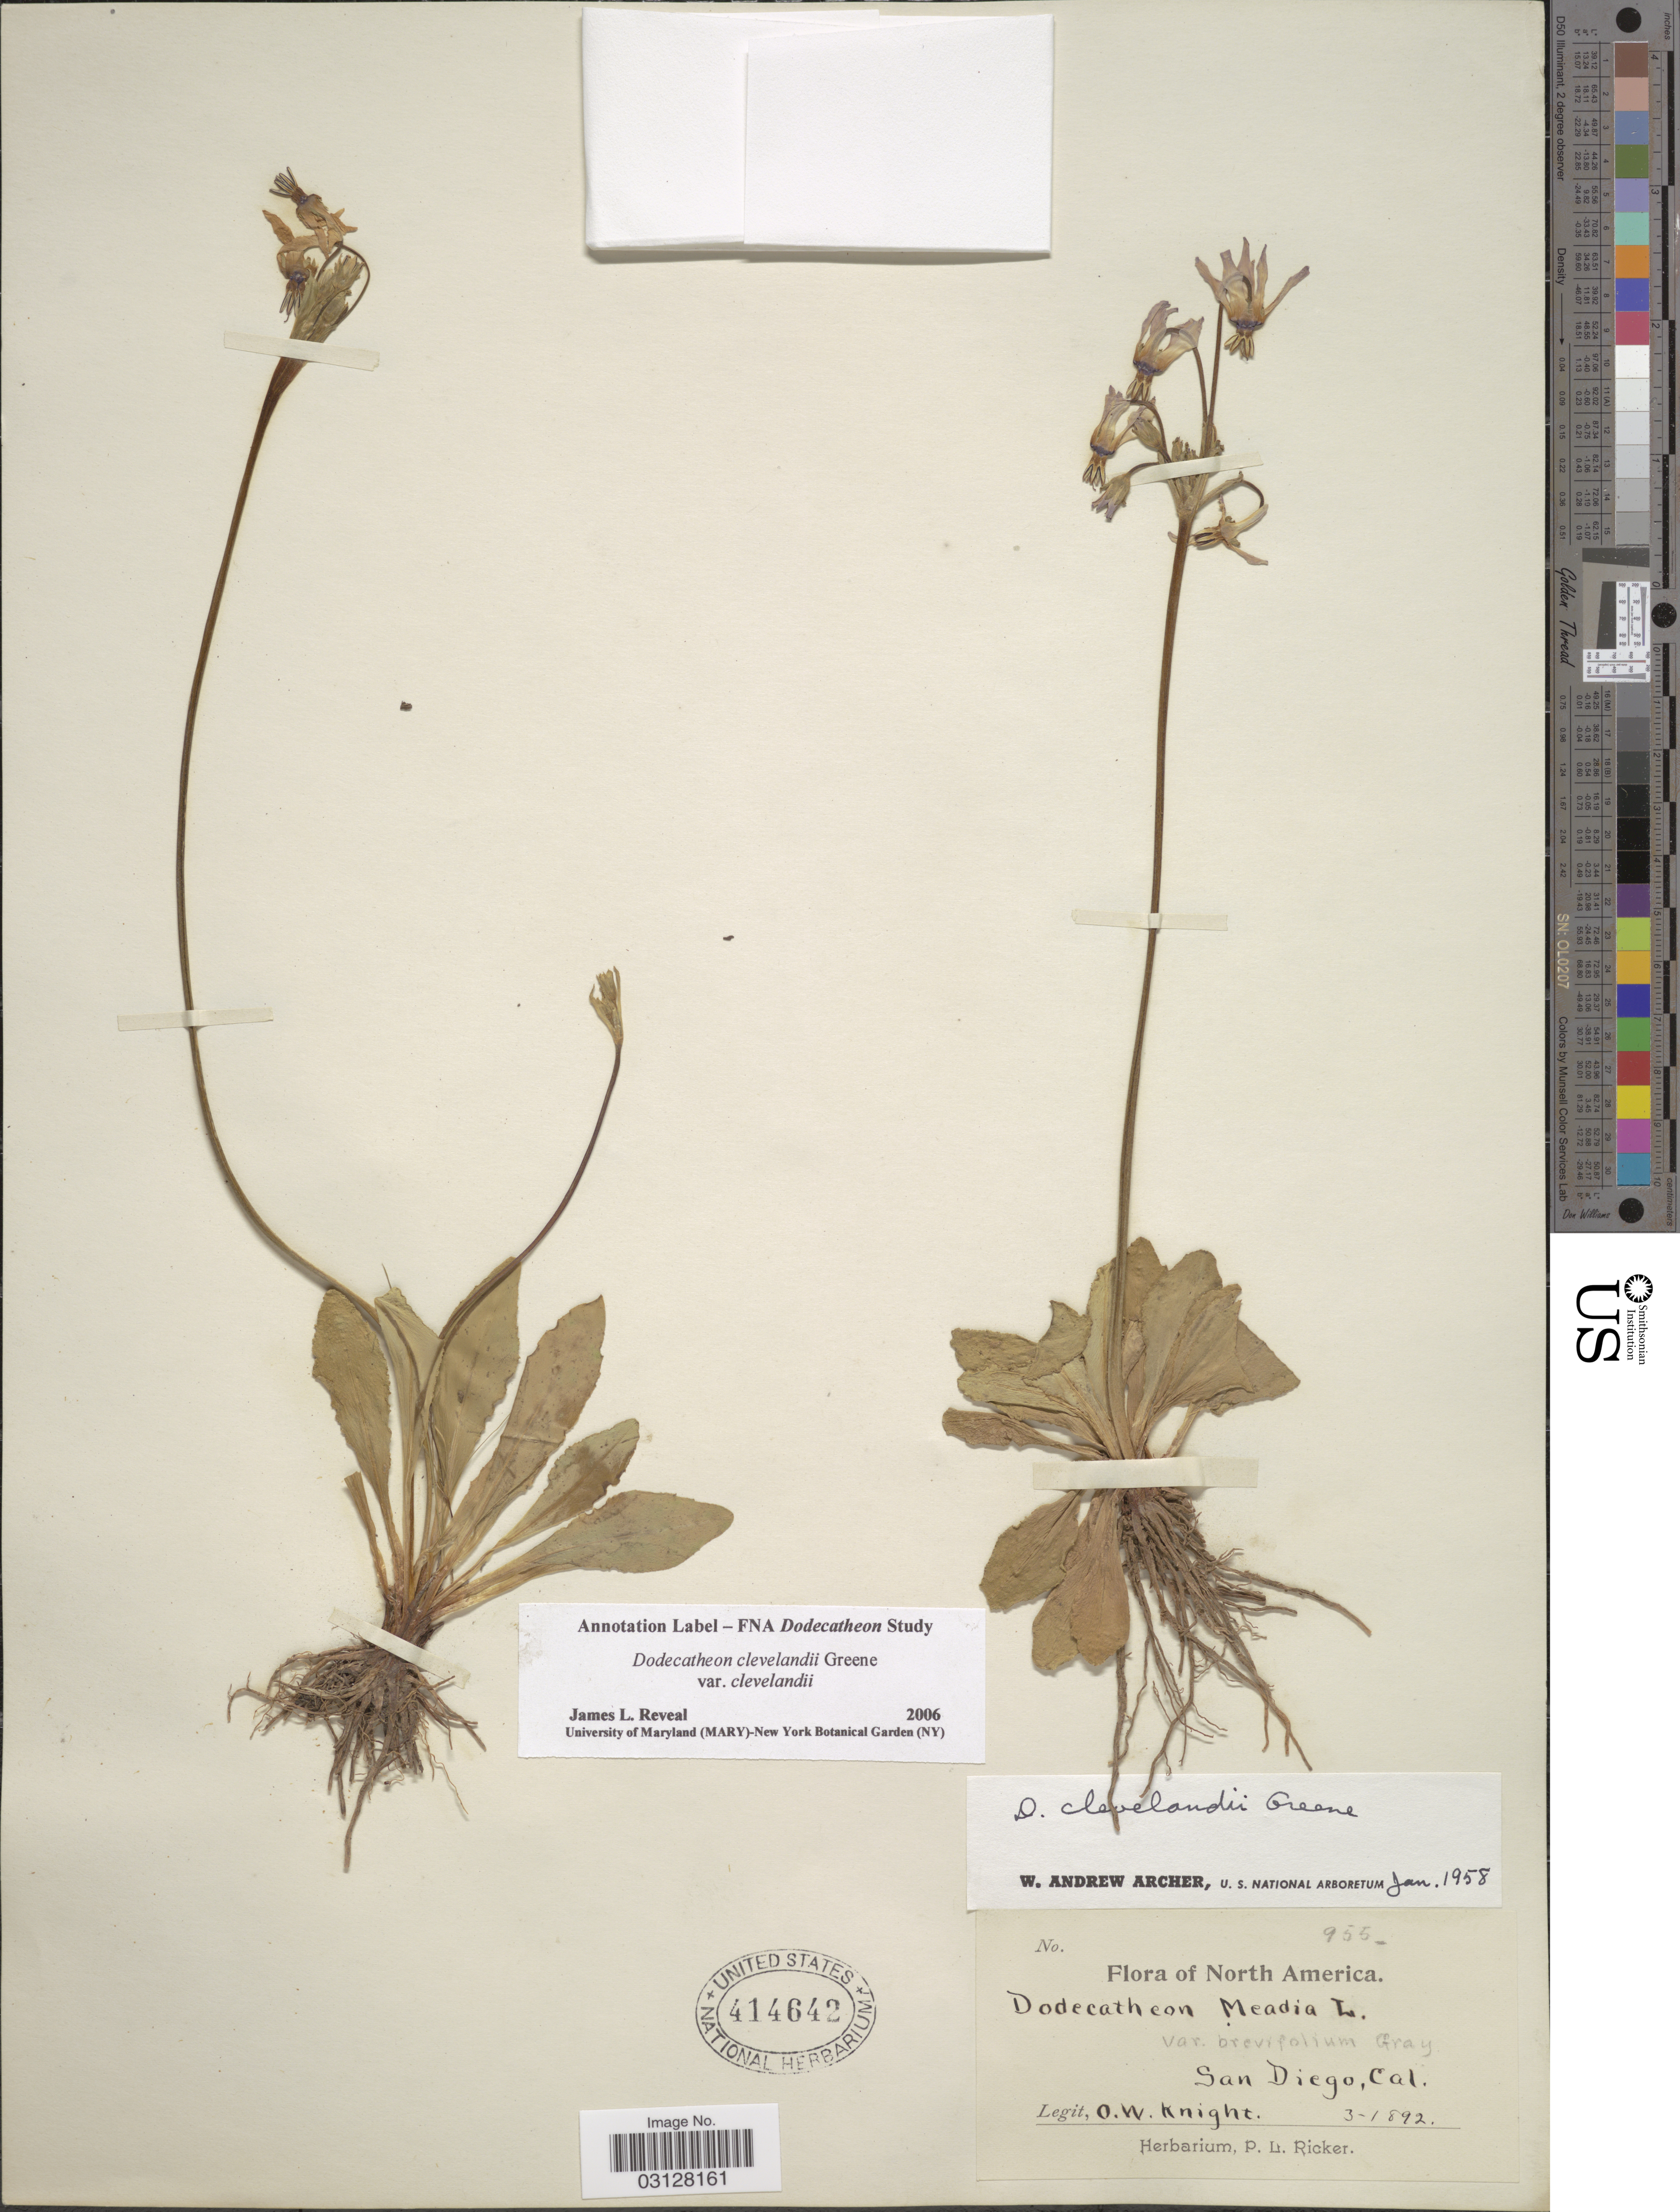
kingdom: Plantae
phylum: Tracheophyta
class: Magnoliopsida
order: Ericales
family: Primulaceae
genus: Dodecatheon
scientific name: Dodecatheon clevelandii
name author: Greene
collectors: O. Knight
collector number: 955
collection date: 1892-03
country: United States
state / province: California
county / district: San Diego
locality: San Diego.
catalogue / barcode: US 414642